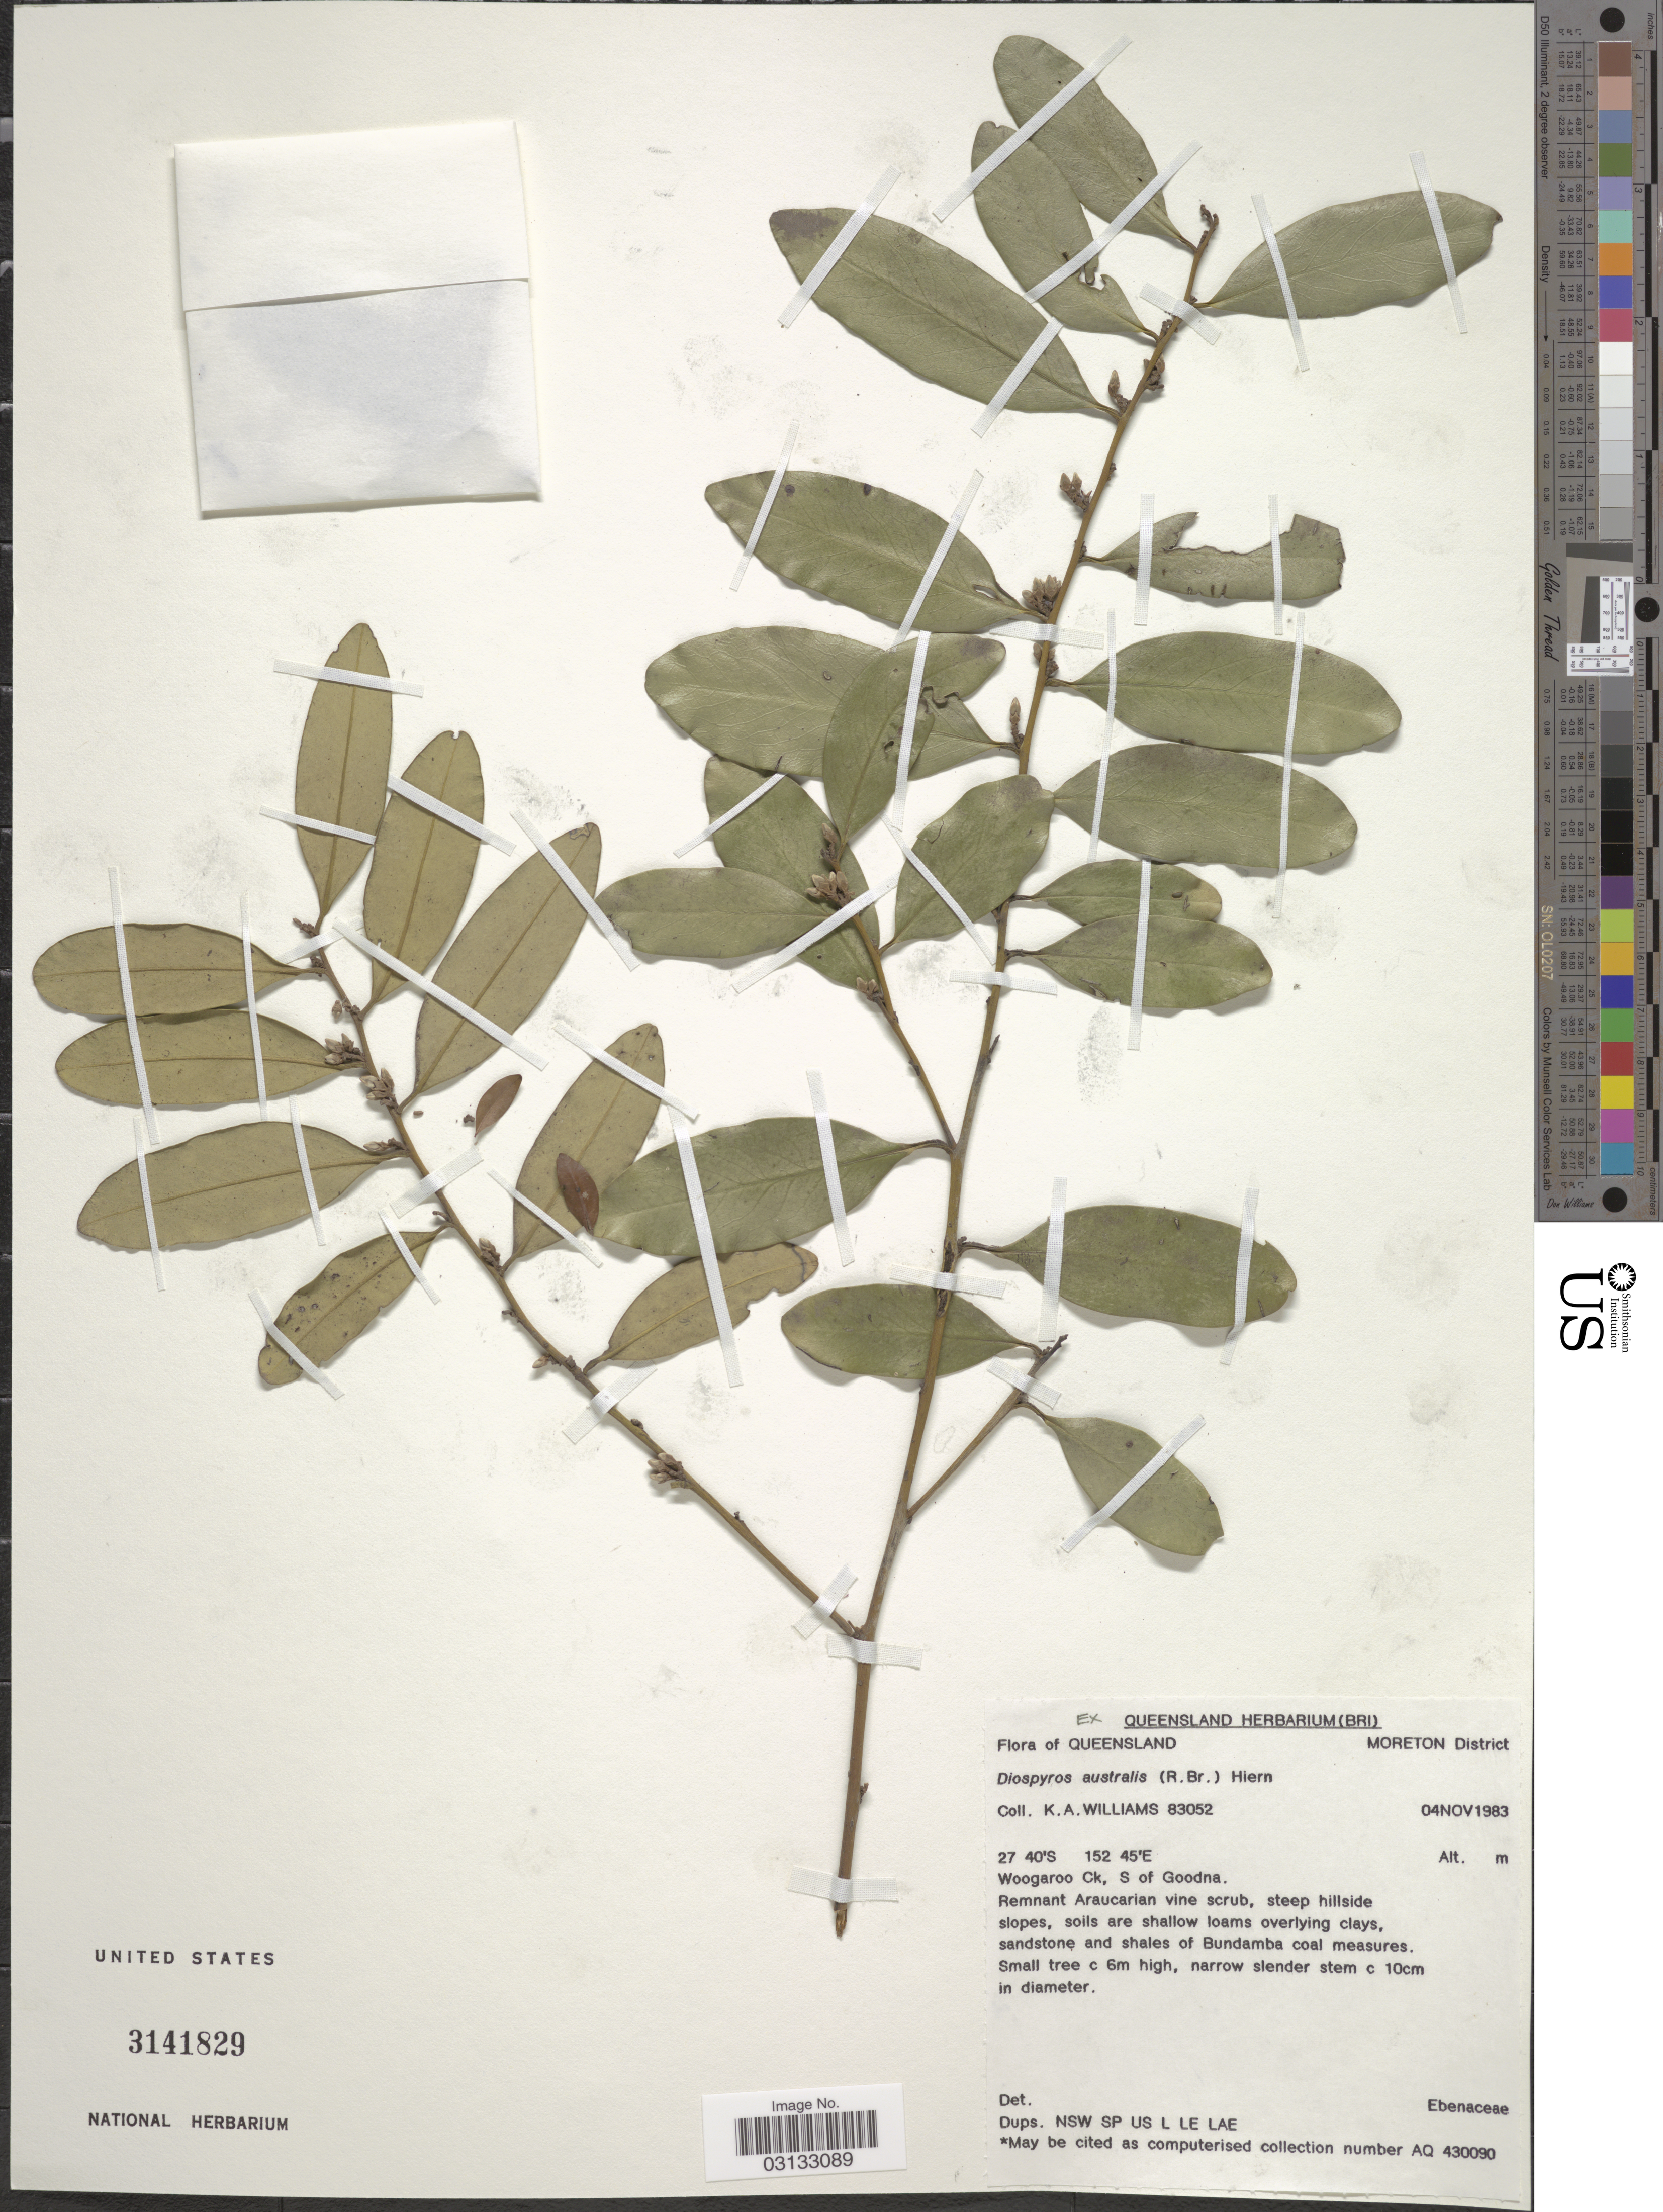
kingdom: Plantae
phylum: Tracheophyta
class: Magnoliopsida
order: Ericales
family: Ebenaceae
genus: Diospyros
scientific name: Diospyros australis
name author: (R. Br.) F.M. Bailey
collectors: K. Williams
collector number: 83052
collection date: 1983-11-04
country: Australia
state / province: Queensland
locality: Moreton District, Woogaroo Ck, S of Goodna.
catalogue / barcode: US 3141829